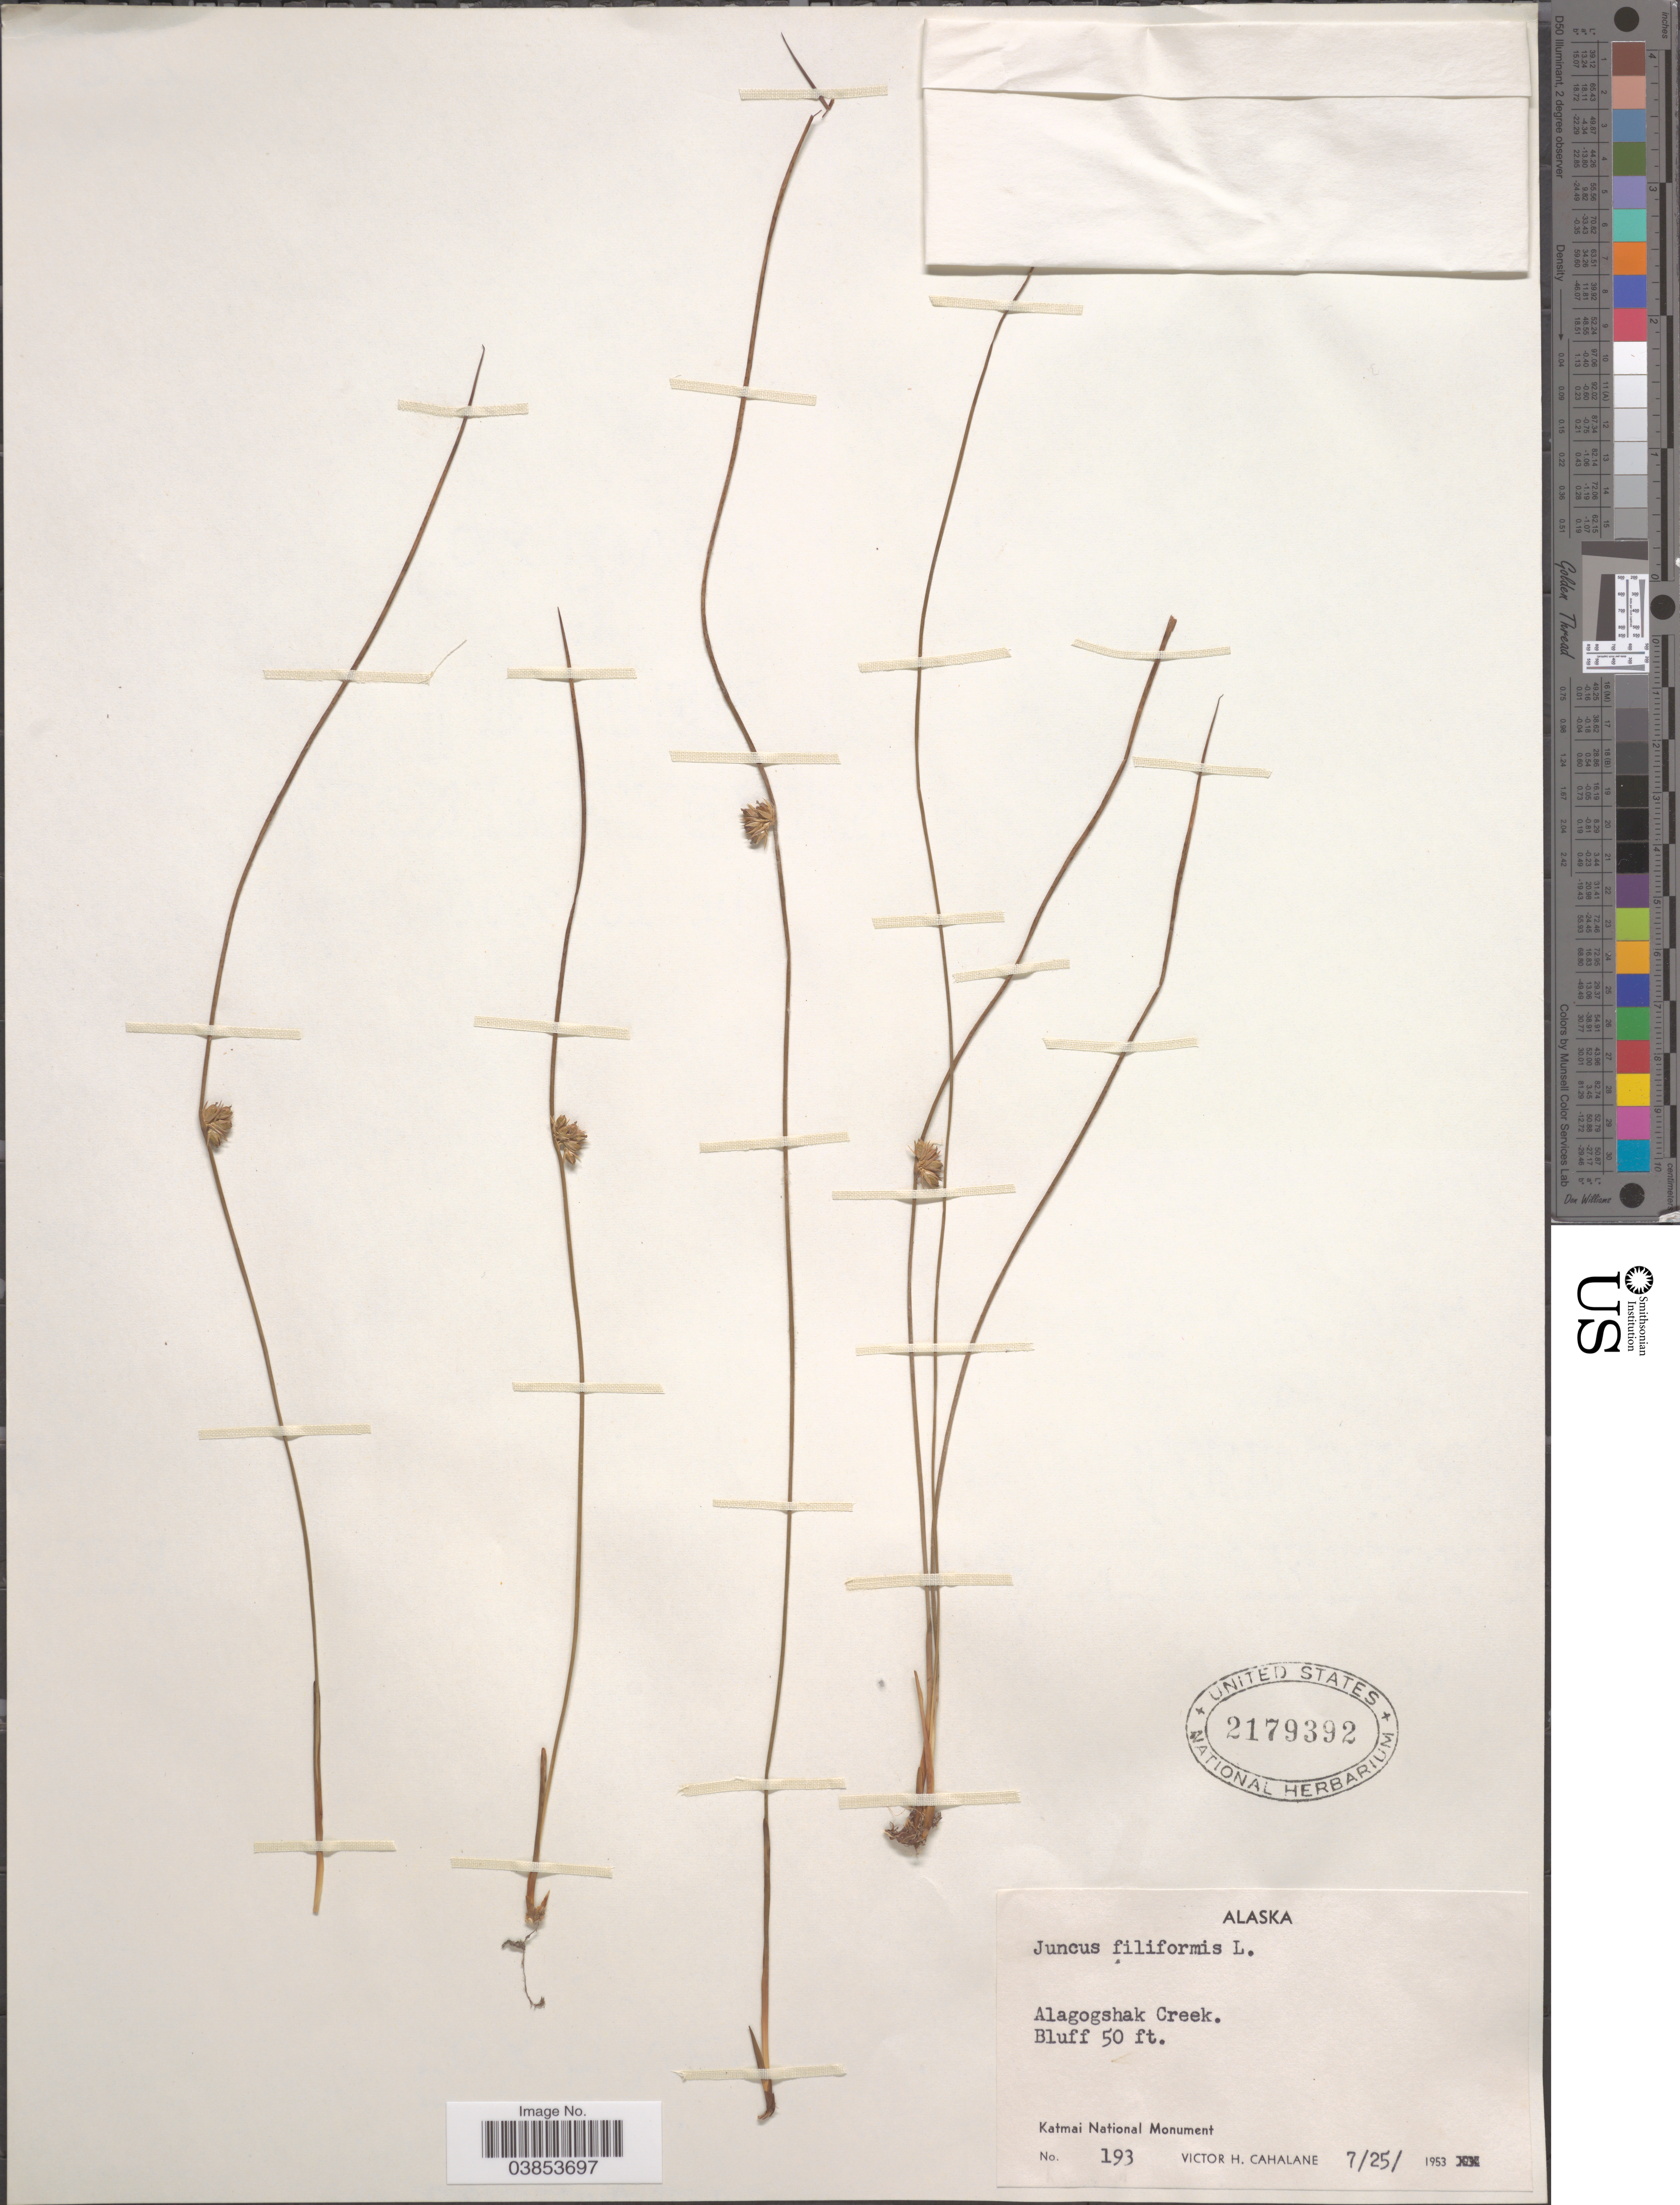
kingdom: Plantae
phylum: Tracheophyta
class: Liliopsida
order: Poales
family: Juncaceae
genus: Juncus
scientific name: Juncus filiformis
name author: L.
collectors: V. Cahalane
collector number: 193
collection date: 1953-07-25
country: United States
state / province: Alaska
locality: Alagogshak Creek. Bluff. Katmai National Monument.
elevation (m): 15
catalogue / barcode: US 2179392